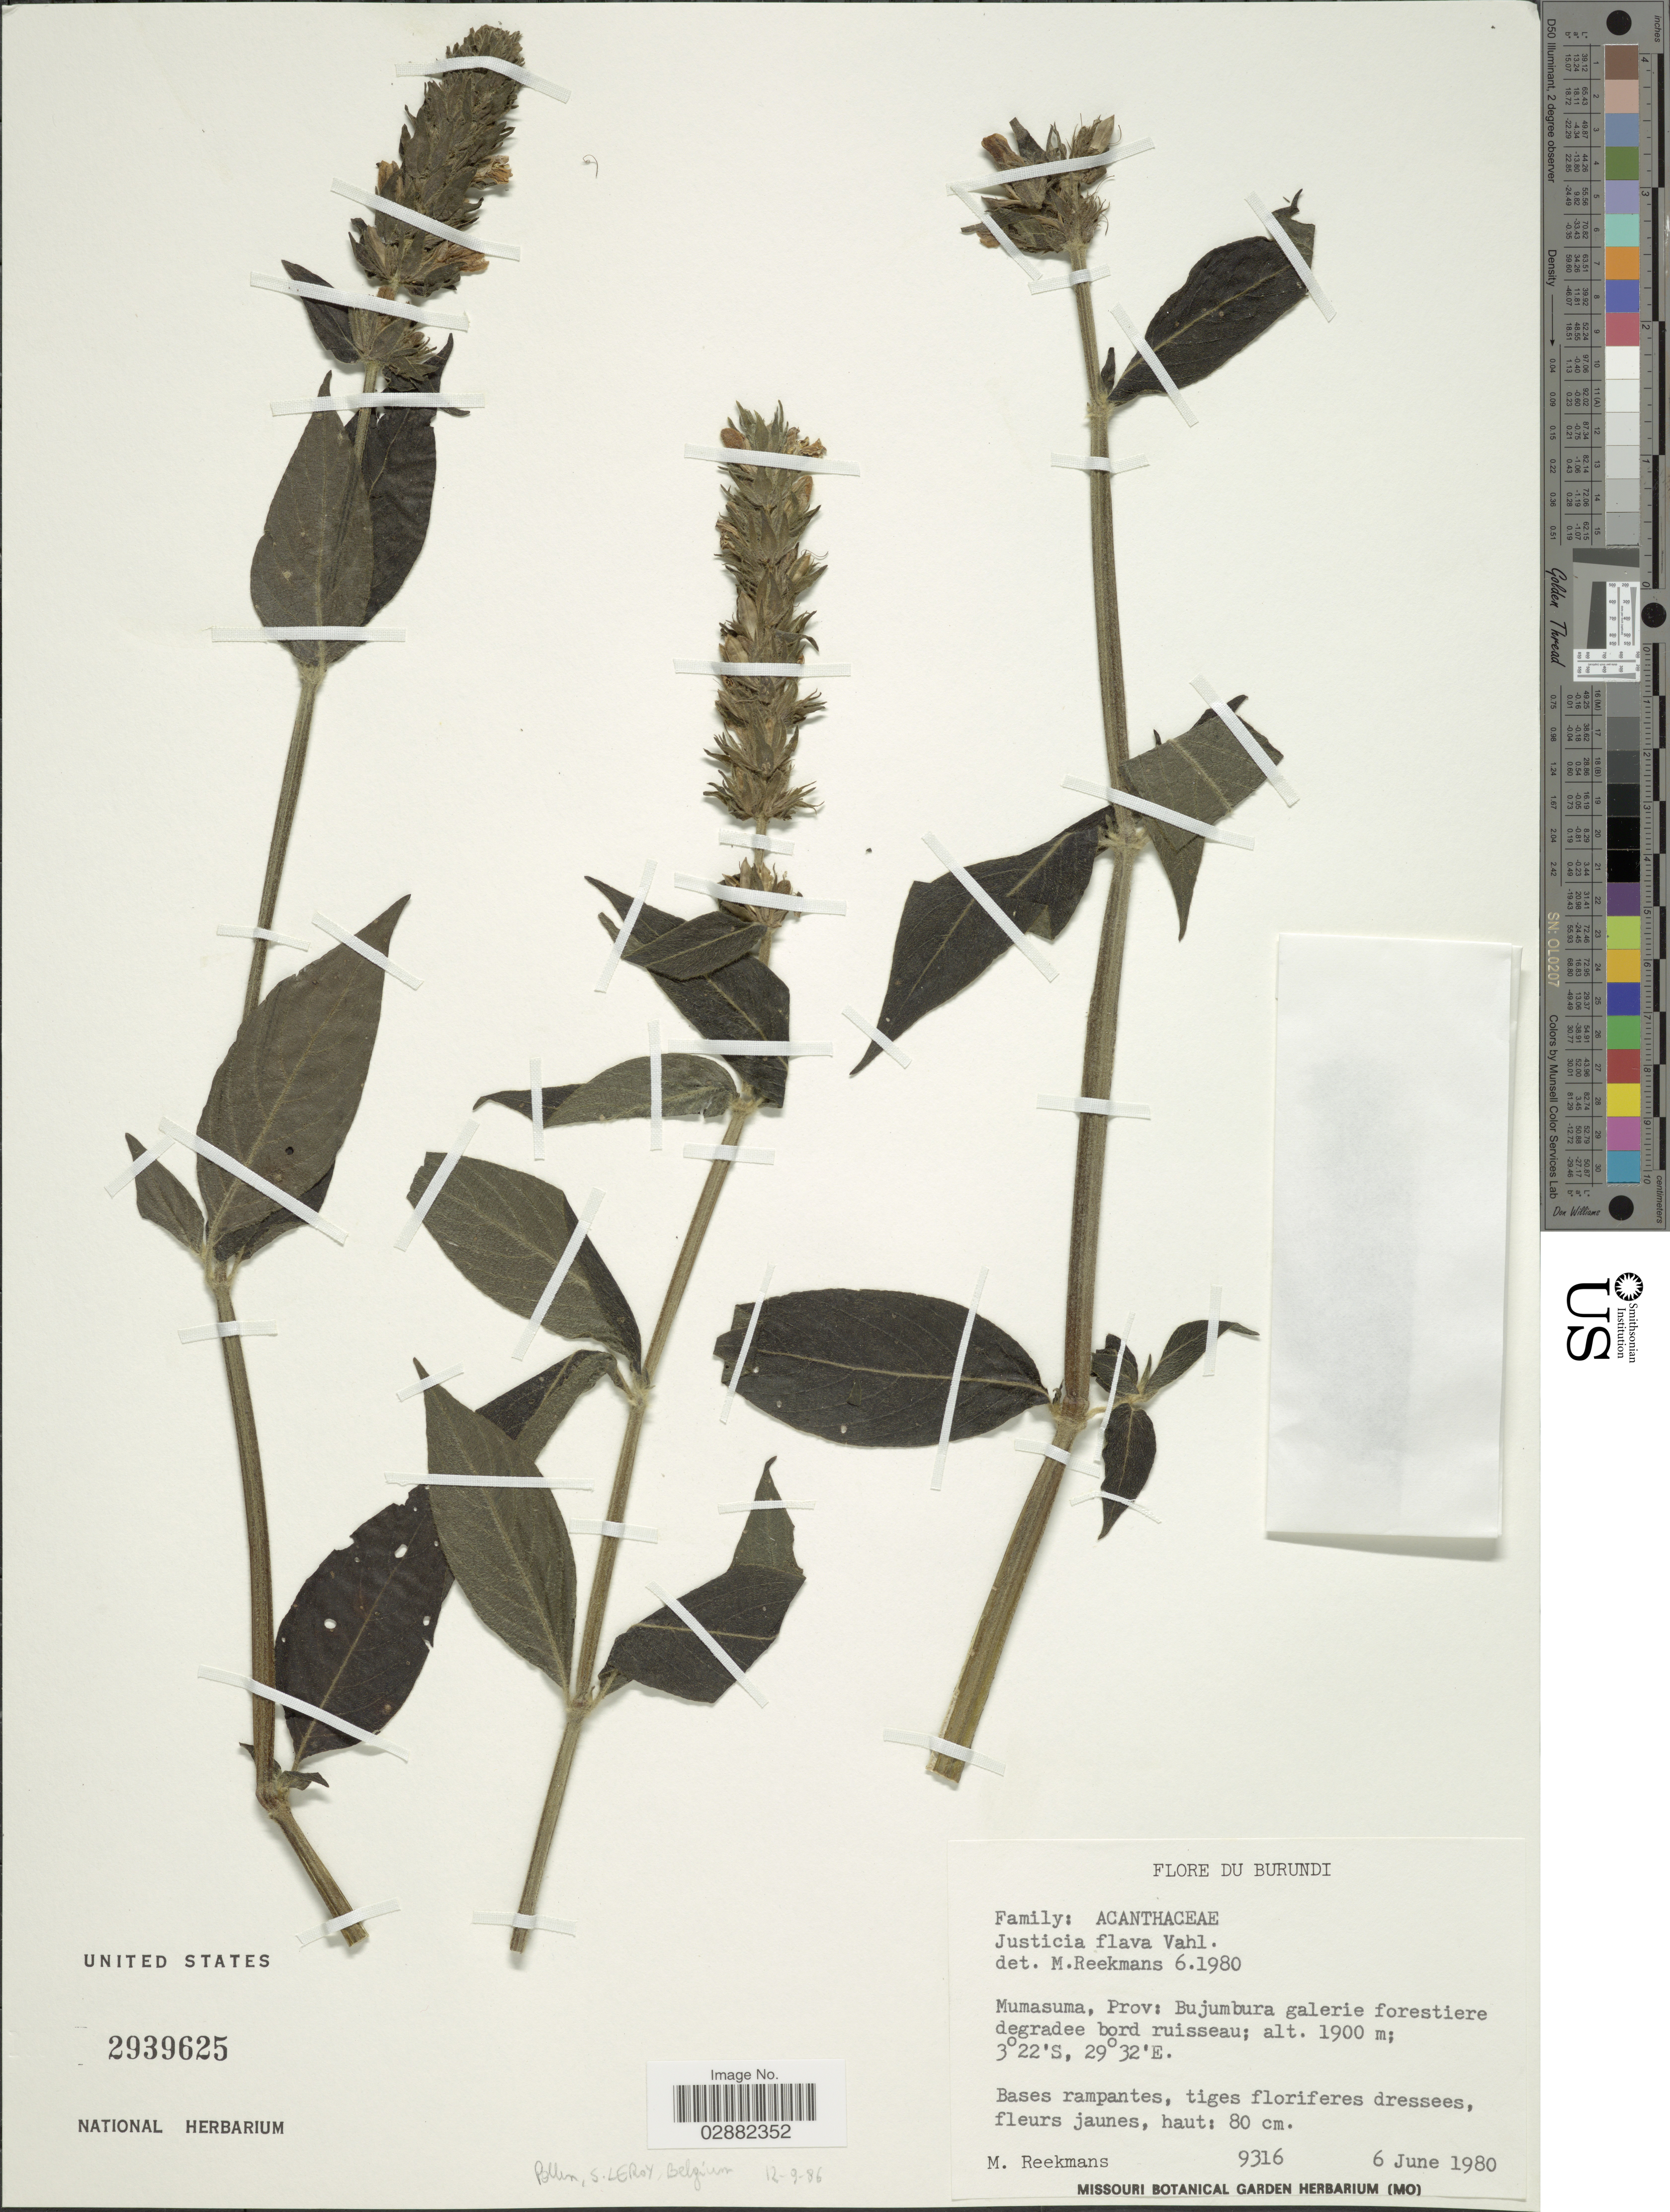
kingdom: Plantae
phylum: Tracheophyta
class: Magnoliopsida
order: Lamiales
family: Acanthaceae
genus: Justicia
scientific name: Justicia flava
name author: (Forssk.) Vahl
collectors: M. Reekmans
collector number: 9316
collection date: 1980-06-06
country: Burundi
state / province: Bujumura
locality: Mumasuma, Prov: Bujumbura.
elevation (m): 1900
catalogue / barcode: US 2939625